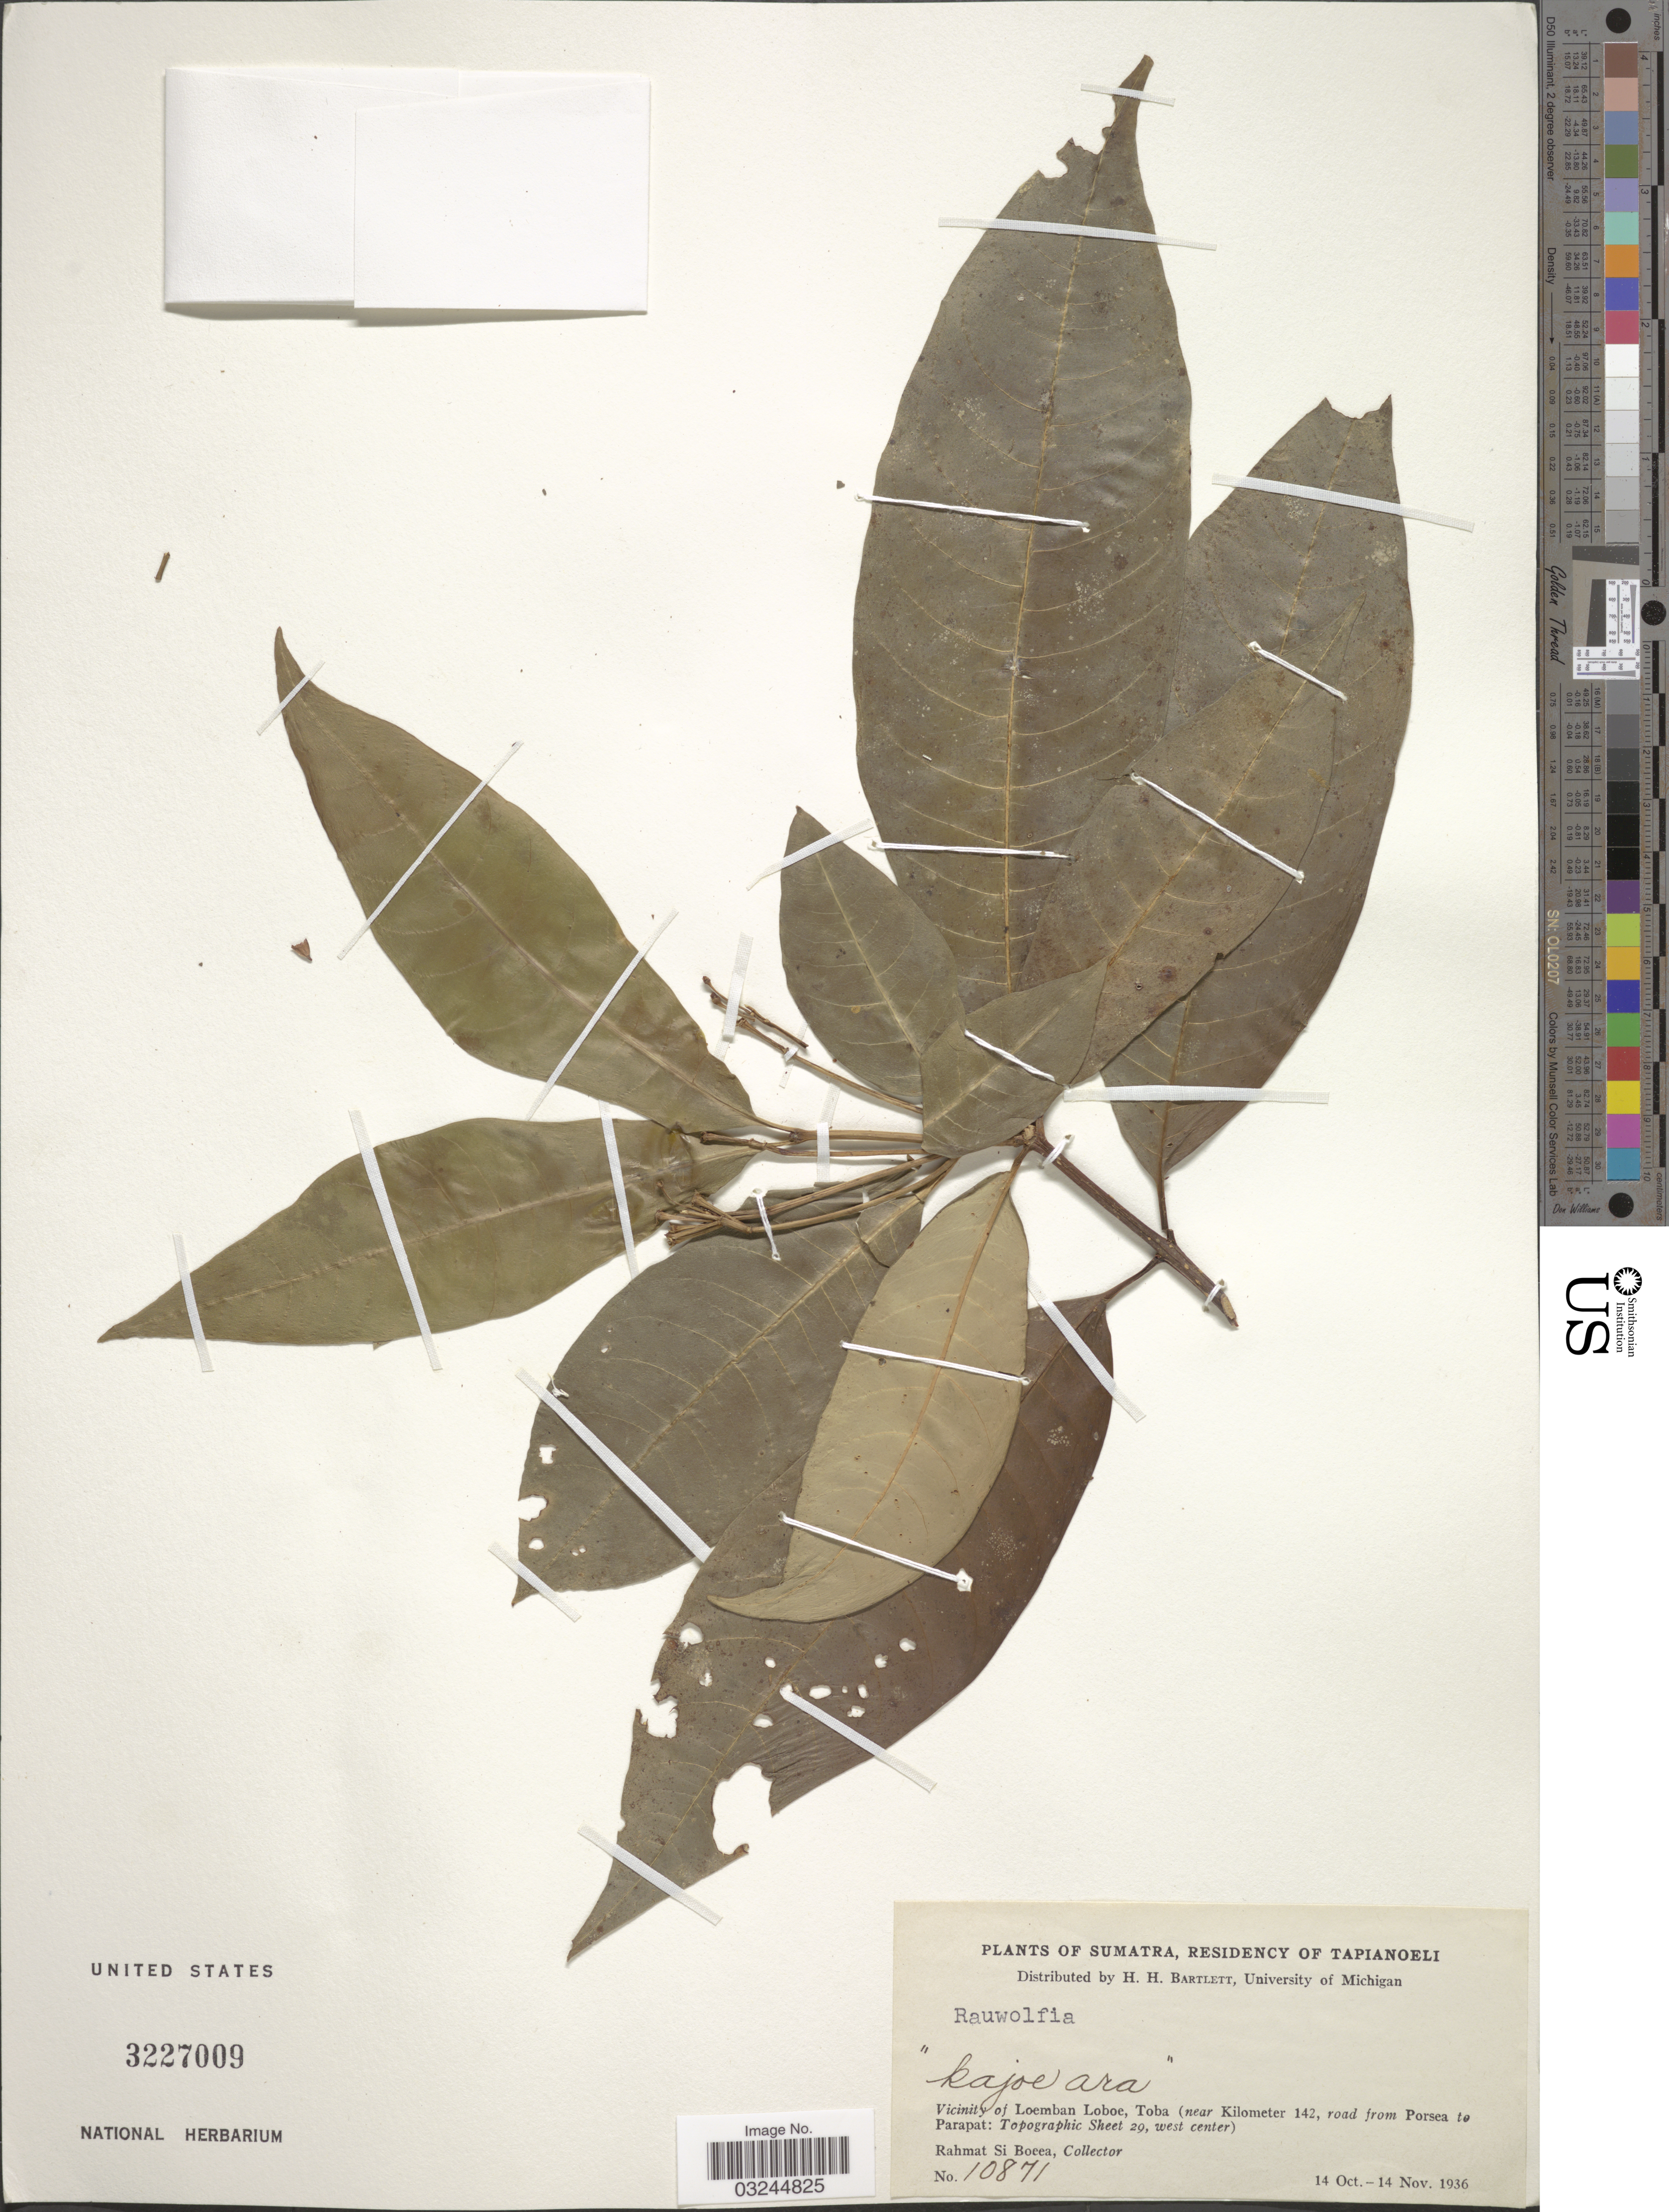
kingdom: Plantae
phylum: Tracheophyta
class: Magnoliopsida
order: Gentianales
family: Apocynaceae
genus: Rauvolfia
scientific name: Rauvolfia sp.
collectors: Rahmat Si Boeea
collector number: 10871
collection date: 1936-10-14/1936-11-14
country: Indonesia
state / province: Sumatra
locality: Residency of Tapianoeli. Vicinity of Loemban Loboe, Toba (near Kilometer 142, road from Porsea to Parapat: Topographic Sheet 29, west center).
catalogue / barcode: US 3227009